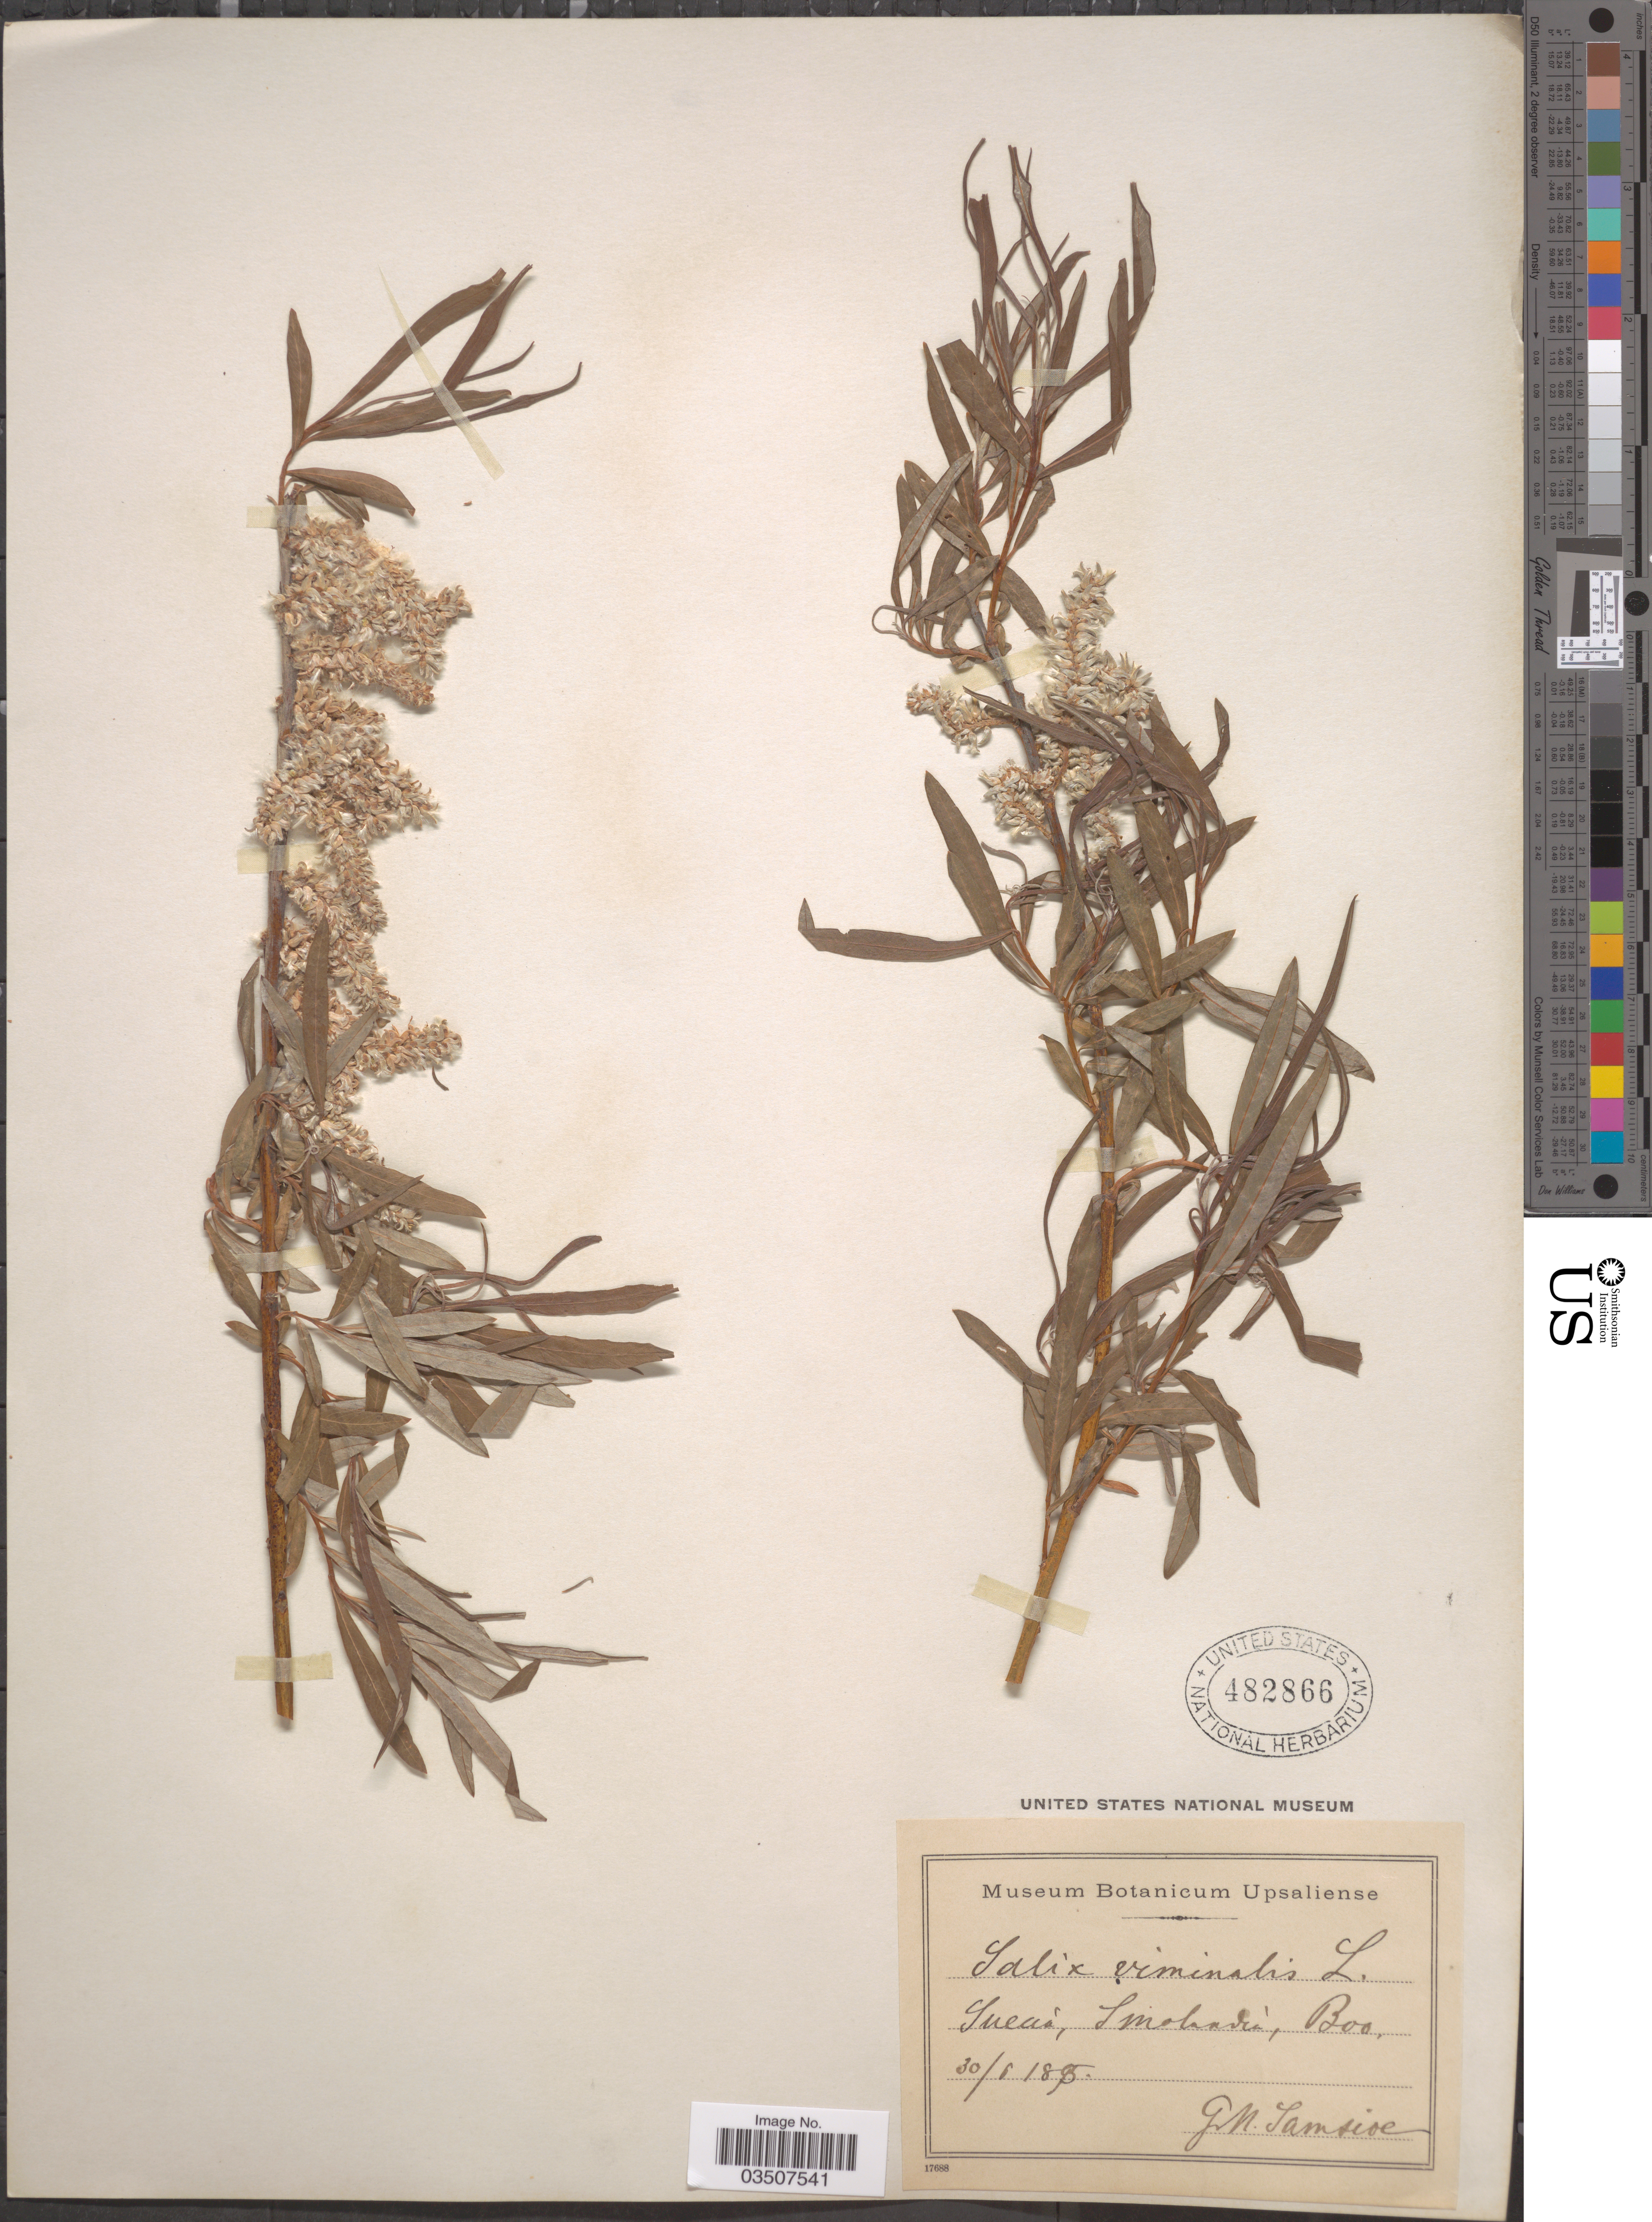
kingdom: Plantae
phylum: Tracheophyta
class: Magnoliopsida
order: Malpighiales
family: Salicaceae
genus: Salix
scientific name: Salix viminalis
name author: L.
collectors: G. Samsioe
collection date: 1895-06-30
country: Sweden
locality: Suecia, Smolandia, Boo.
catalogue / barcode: US 482866